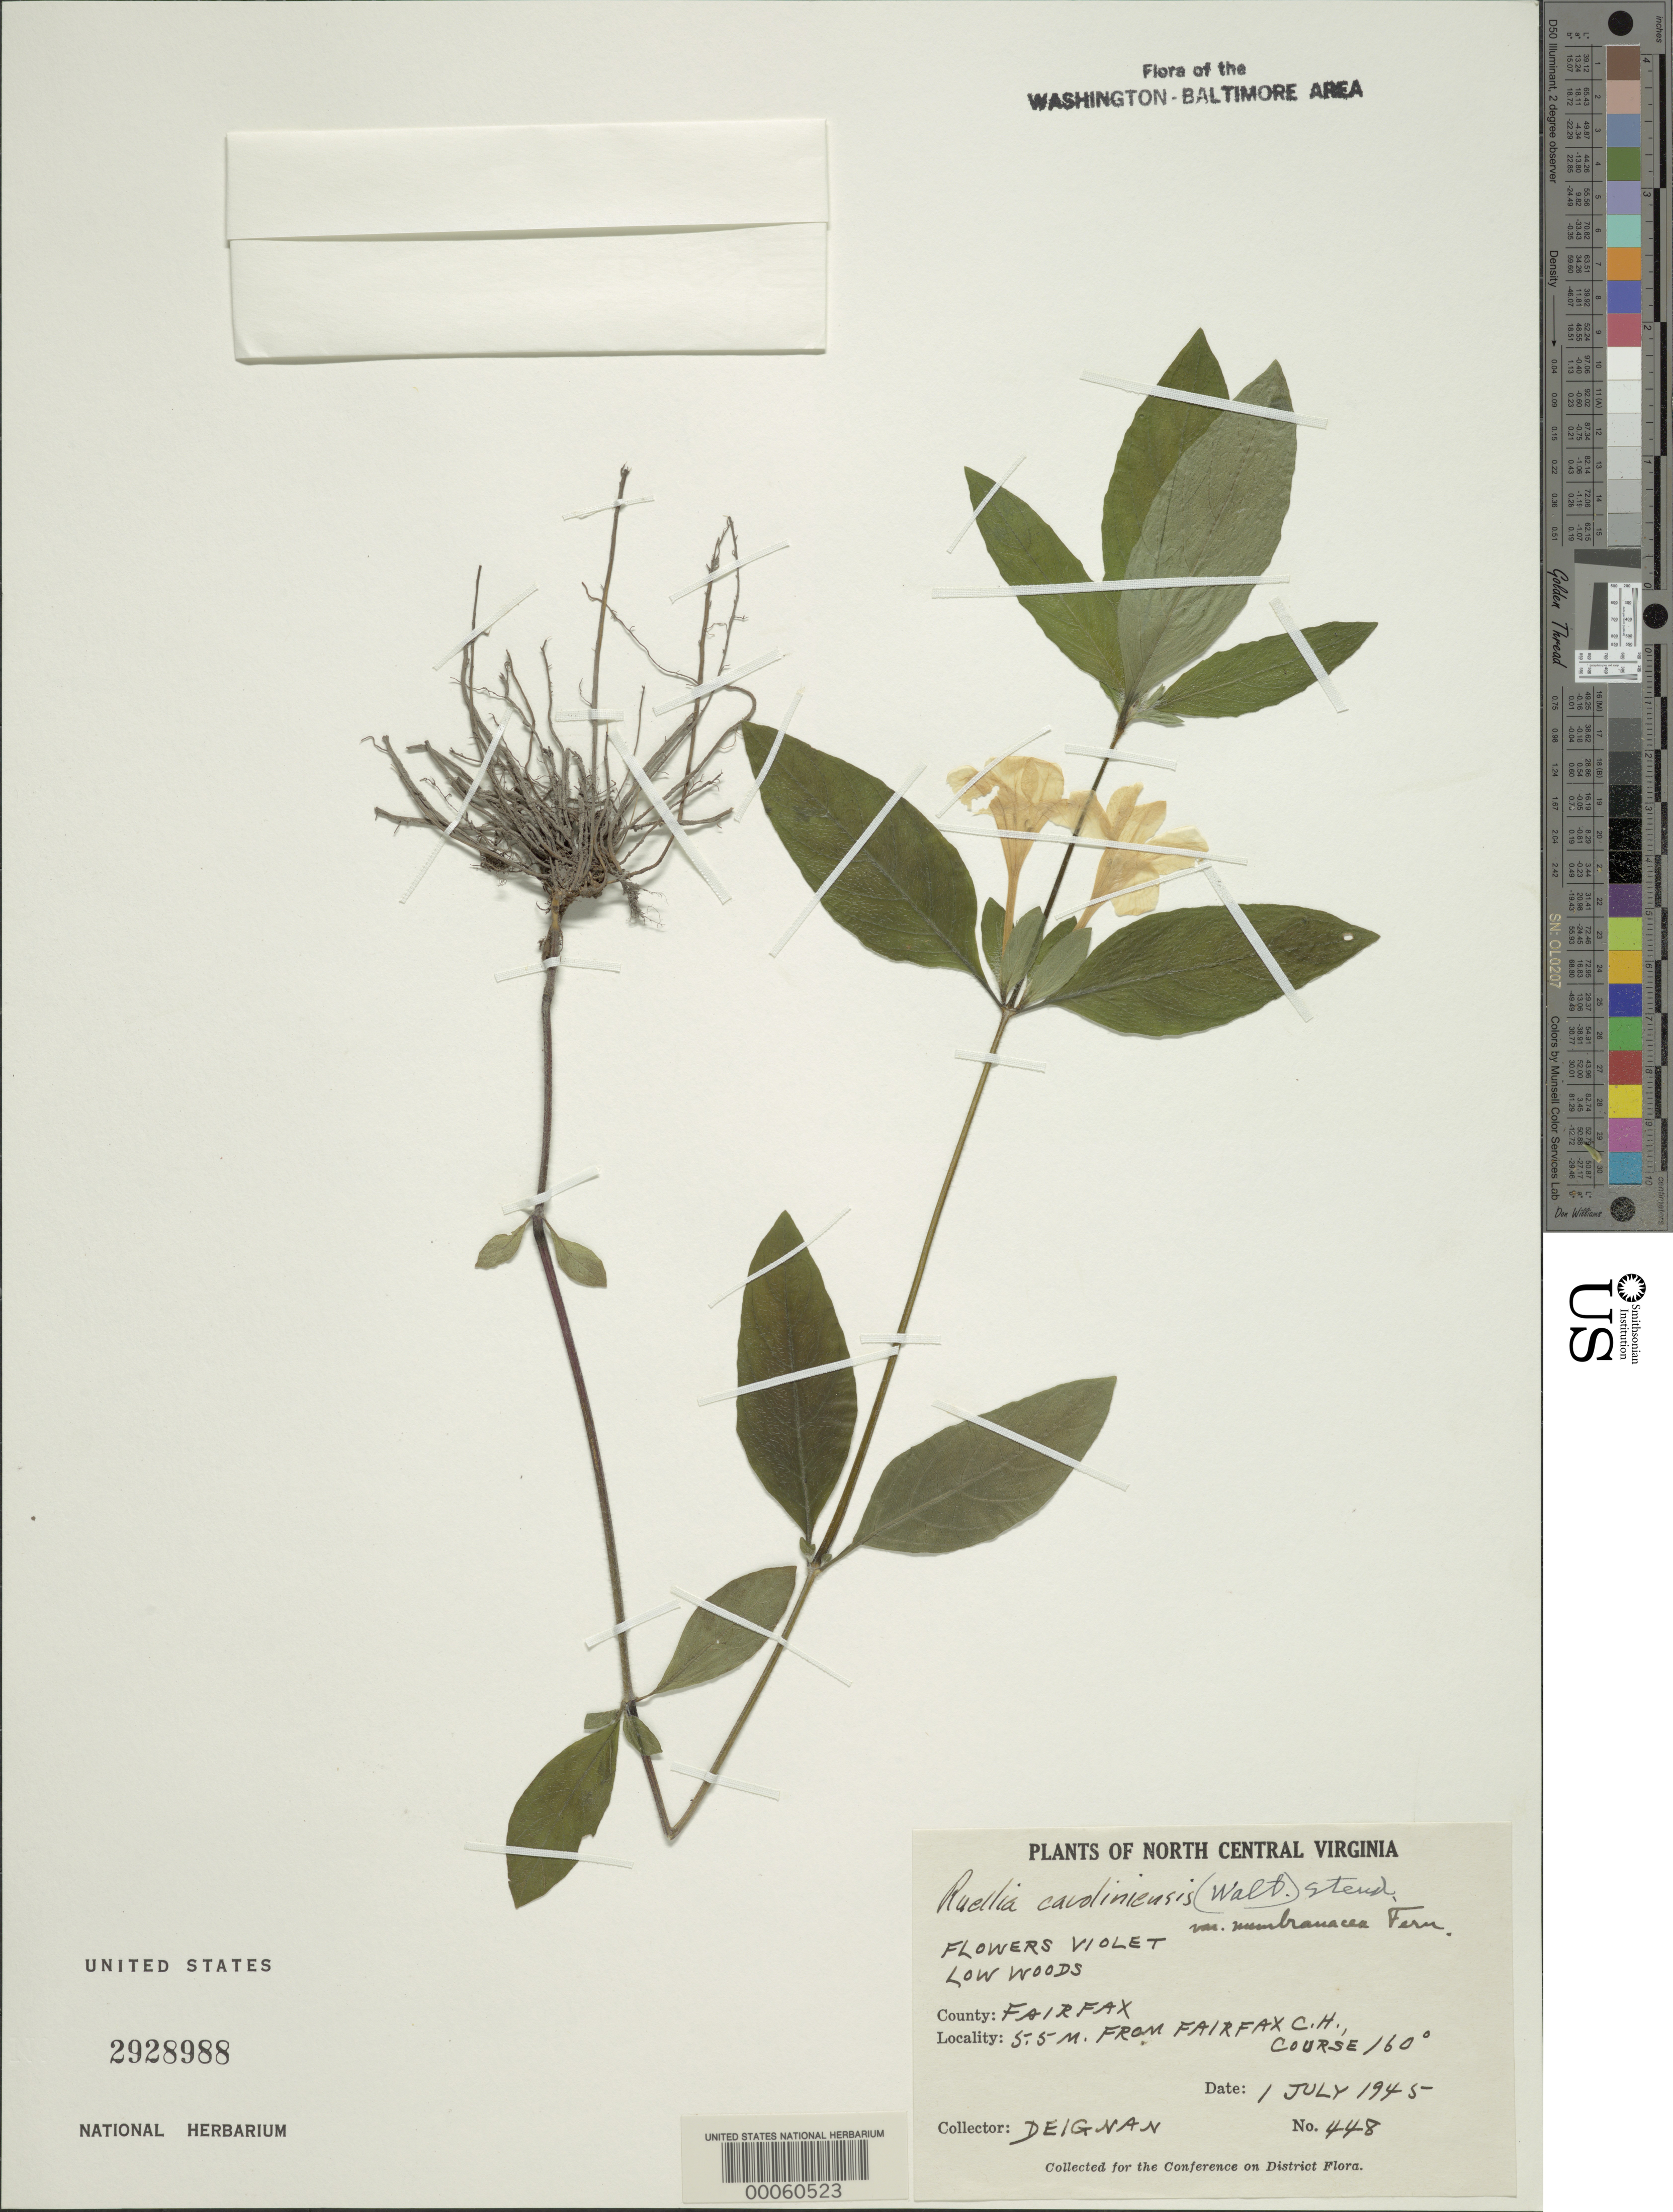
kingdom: Plantae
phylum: Tracheophyta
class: Magnoliopsida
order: Lamiales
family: Acanthaceae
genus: Ruellia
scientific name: Ruellia caroliniensis var. membranacea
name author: Fernald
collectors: H. Deignan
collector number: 448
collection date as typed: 01 Jul 1845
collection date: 1845-07-01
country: United States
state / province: Virginia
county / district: Fairfax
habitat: Low woods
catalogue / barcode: US 2928988